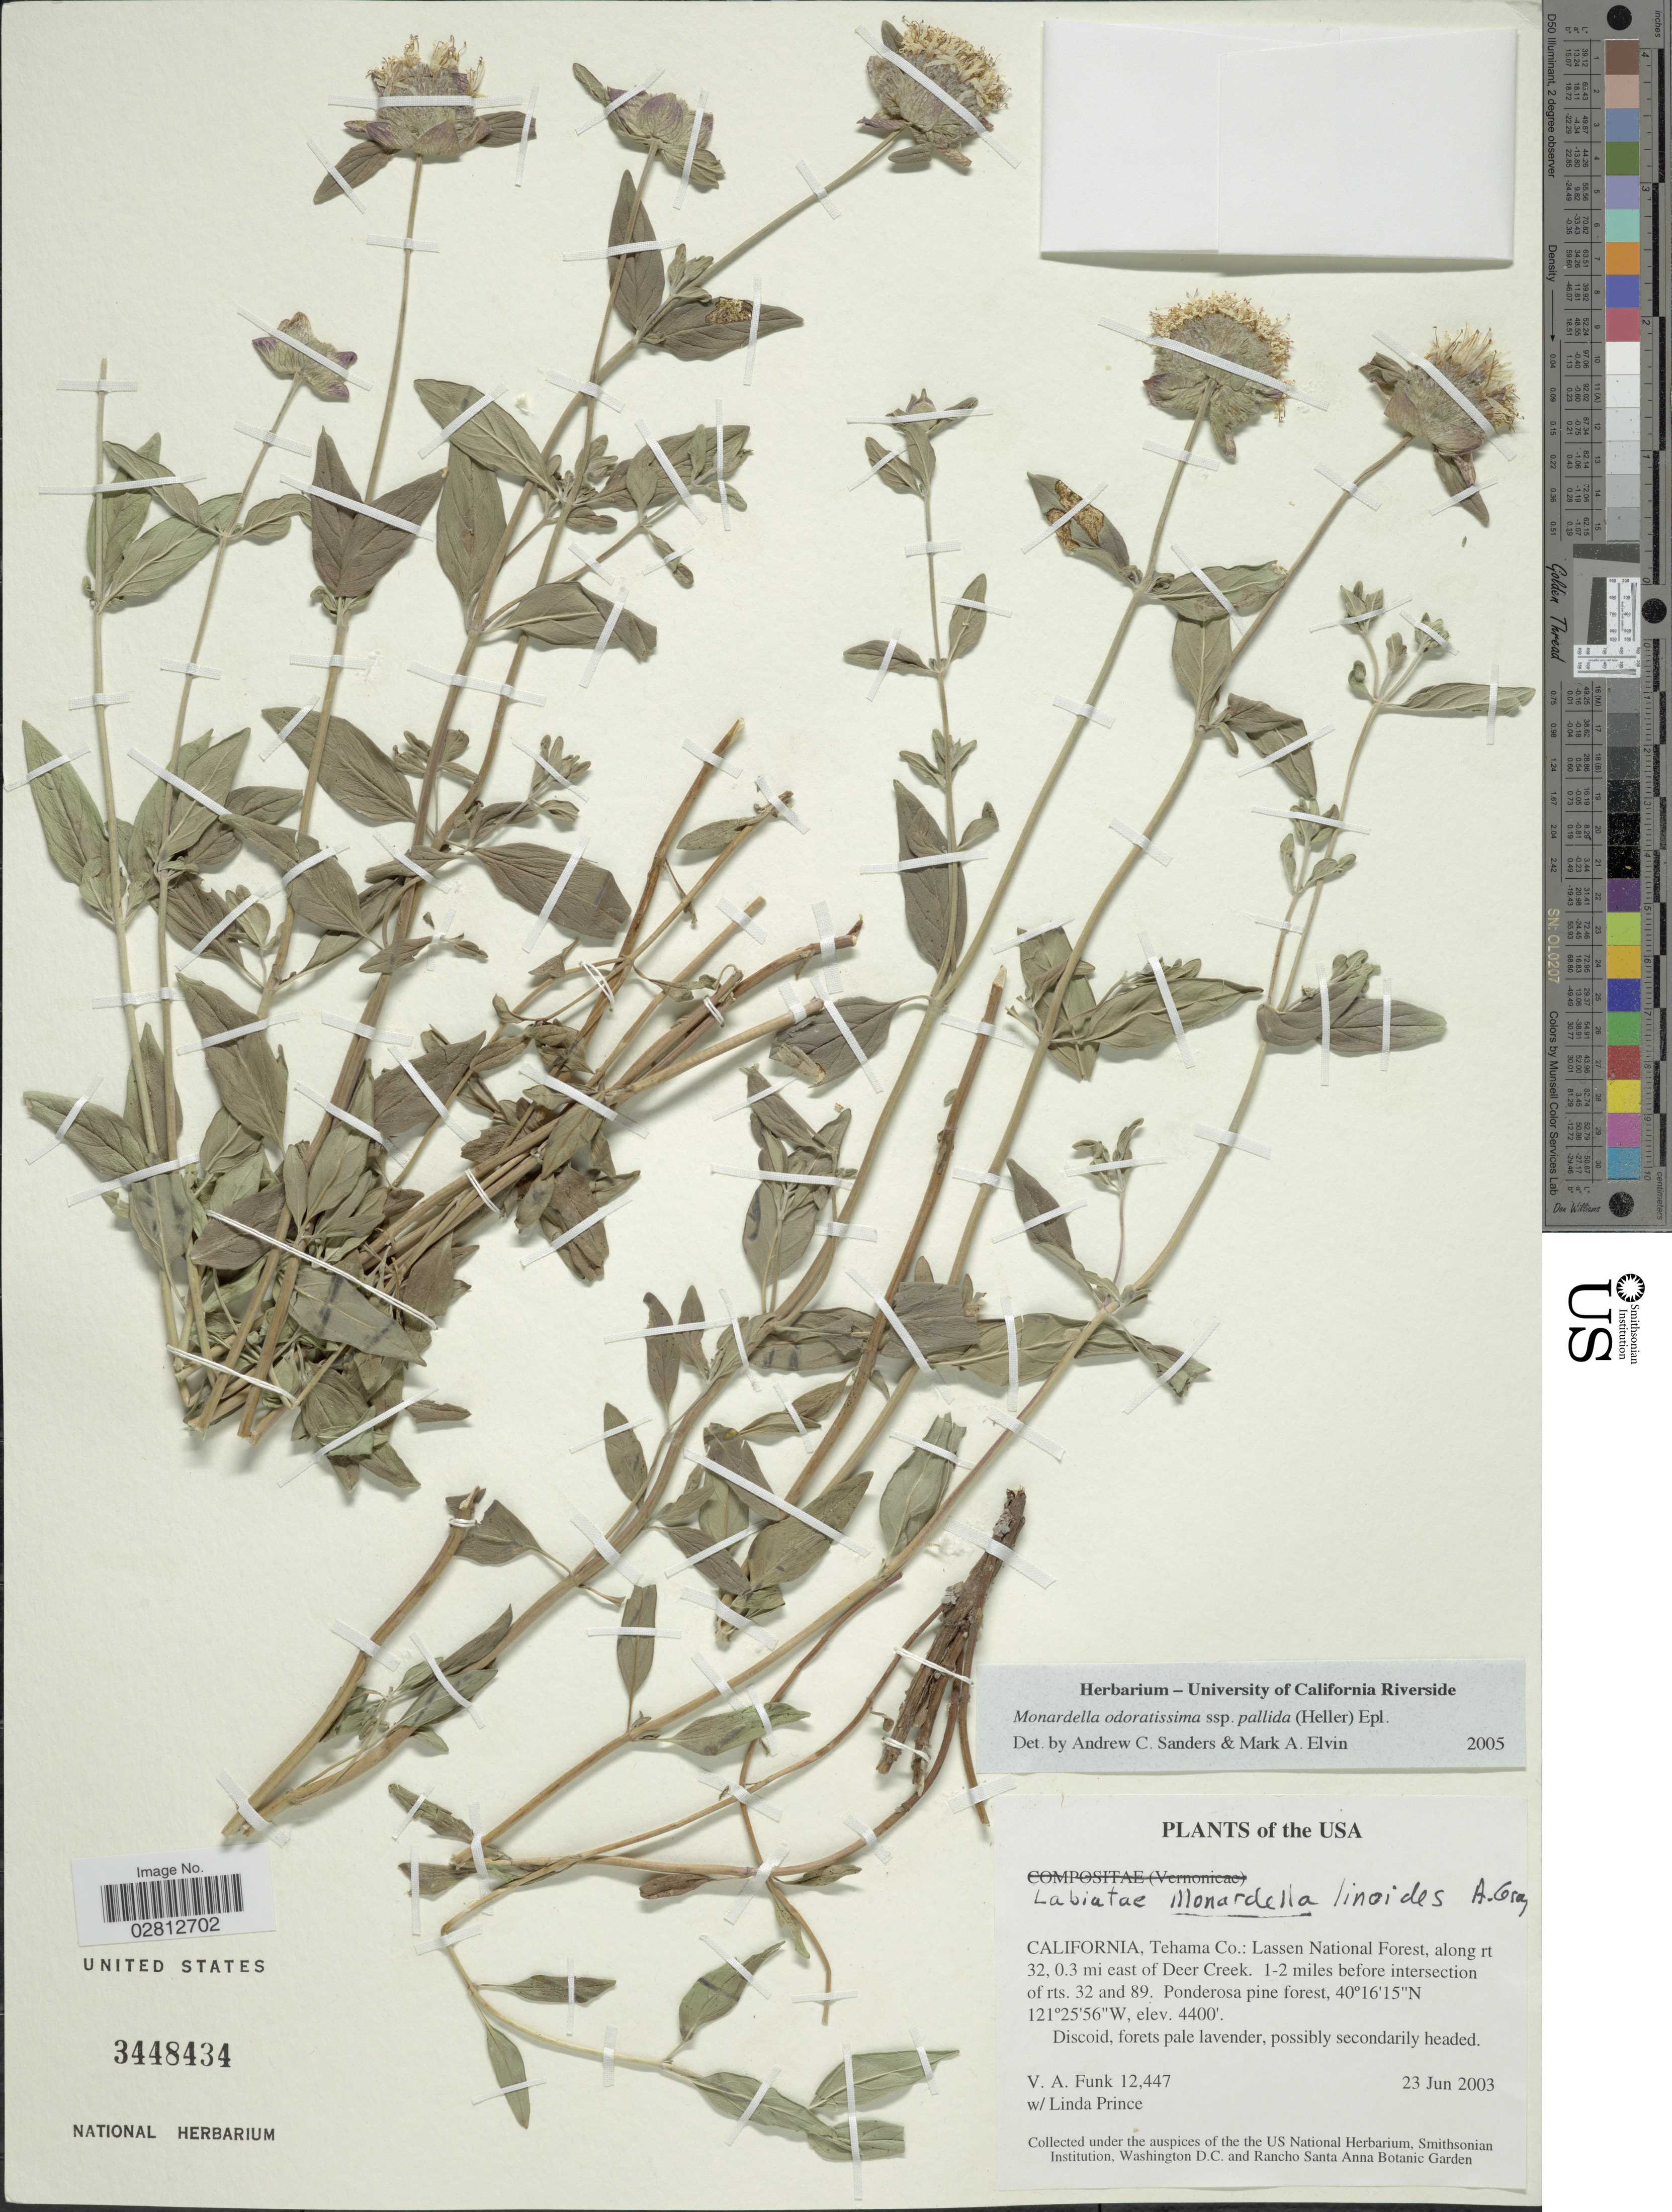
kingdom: Plantae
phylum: Tracheophyta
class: Magnoliopsida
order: Lamiales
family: Lamiaceae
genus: Monardella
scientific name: Monardella odoratissima subsp. pallida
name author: (A. Heller) Epling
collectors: V. Funk & L. M. Prince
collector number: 12447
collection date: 2003-06-23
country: United States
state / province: California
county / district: Tehama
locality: USA, Tehama Co.: Lassen National Forest, along rt 32, 0.3 mi east of Deer Creek, 1-2 miles before intersection of rts. 32and 89.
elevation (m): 1341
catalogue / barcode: US 3448434